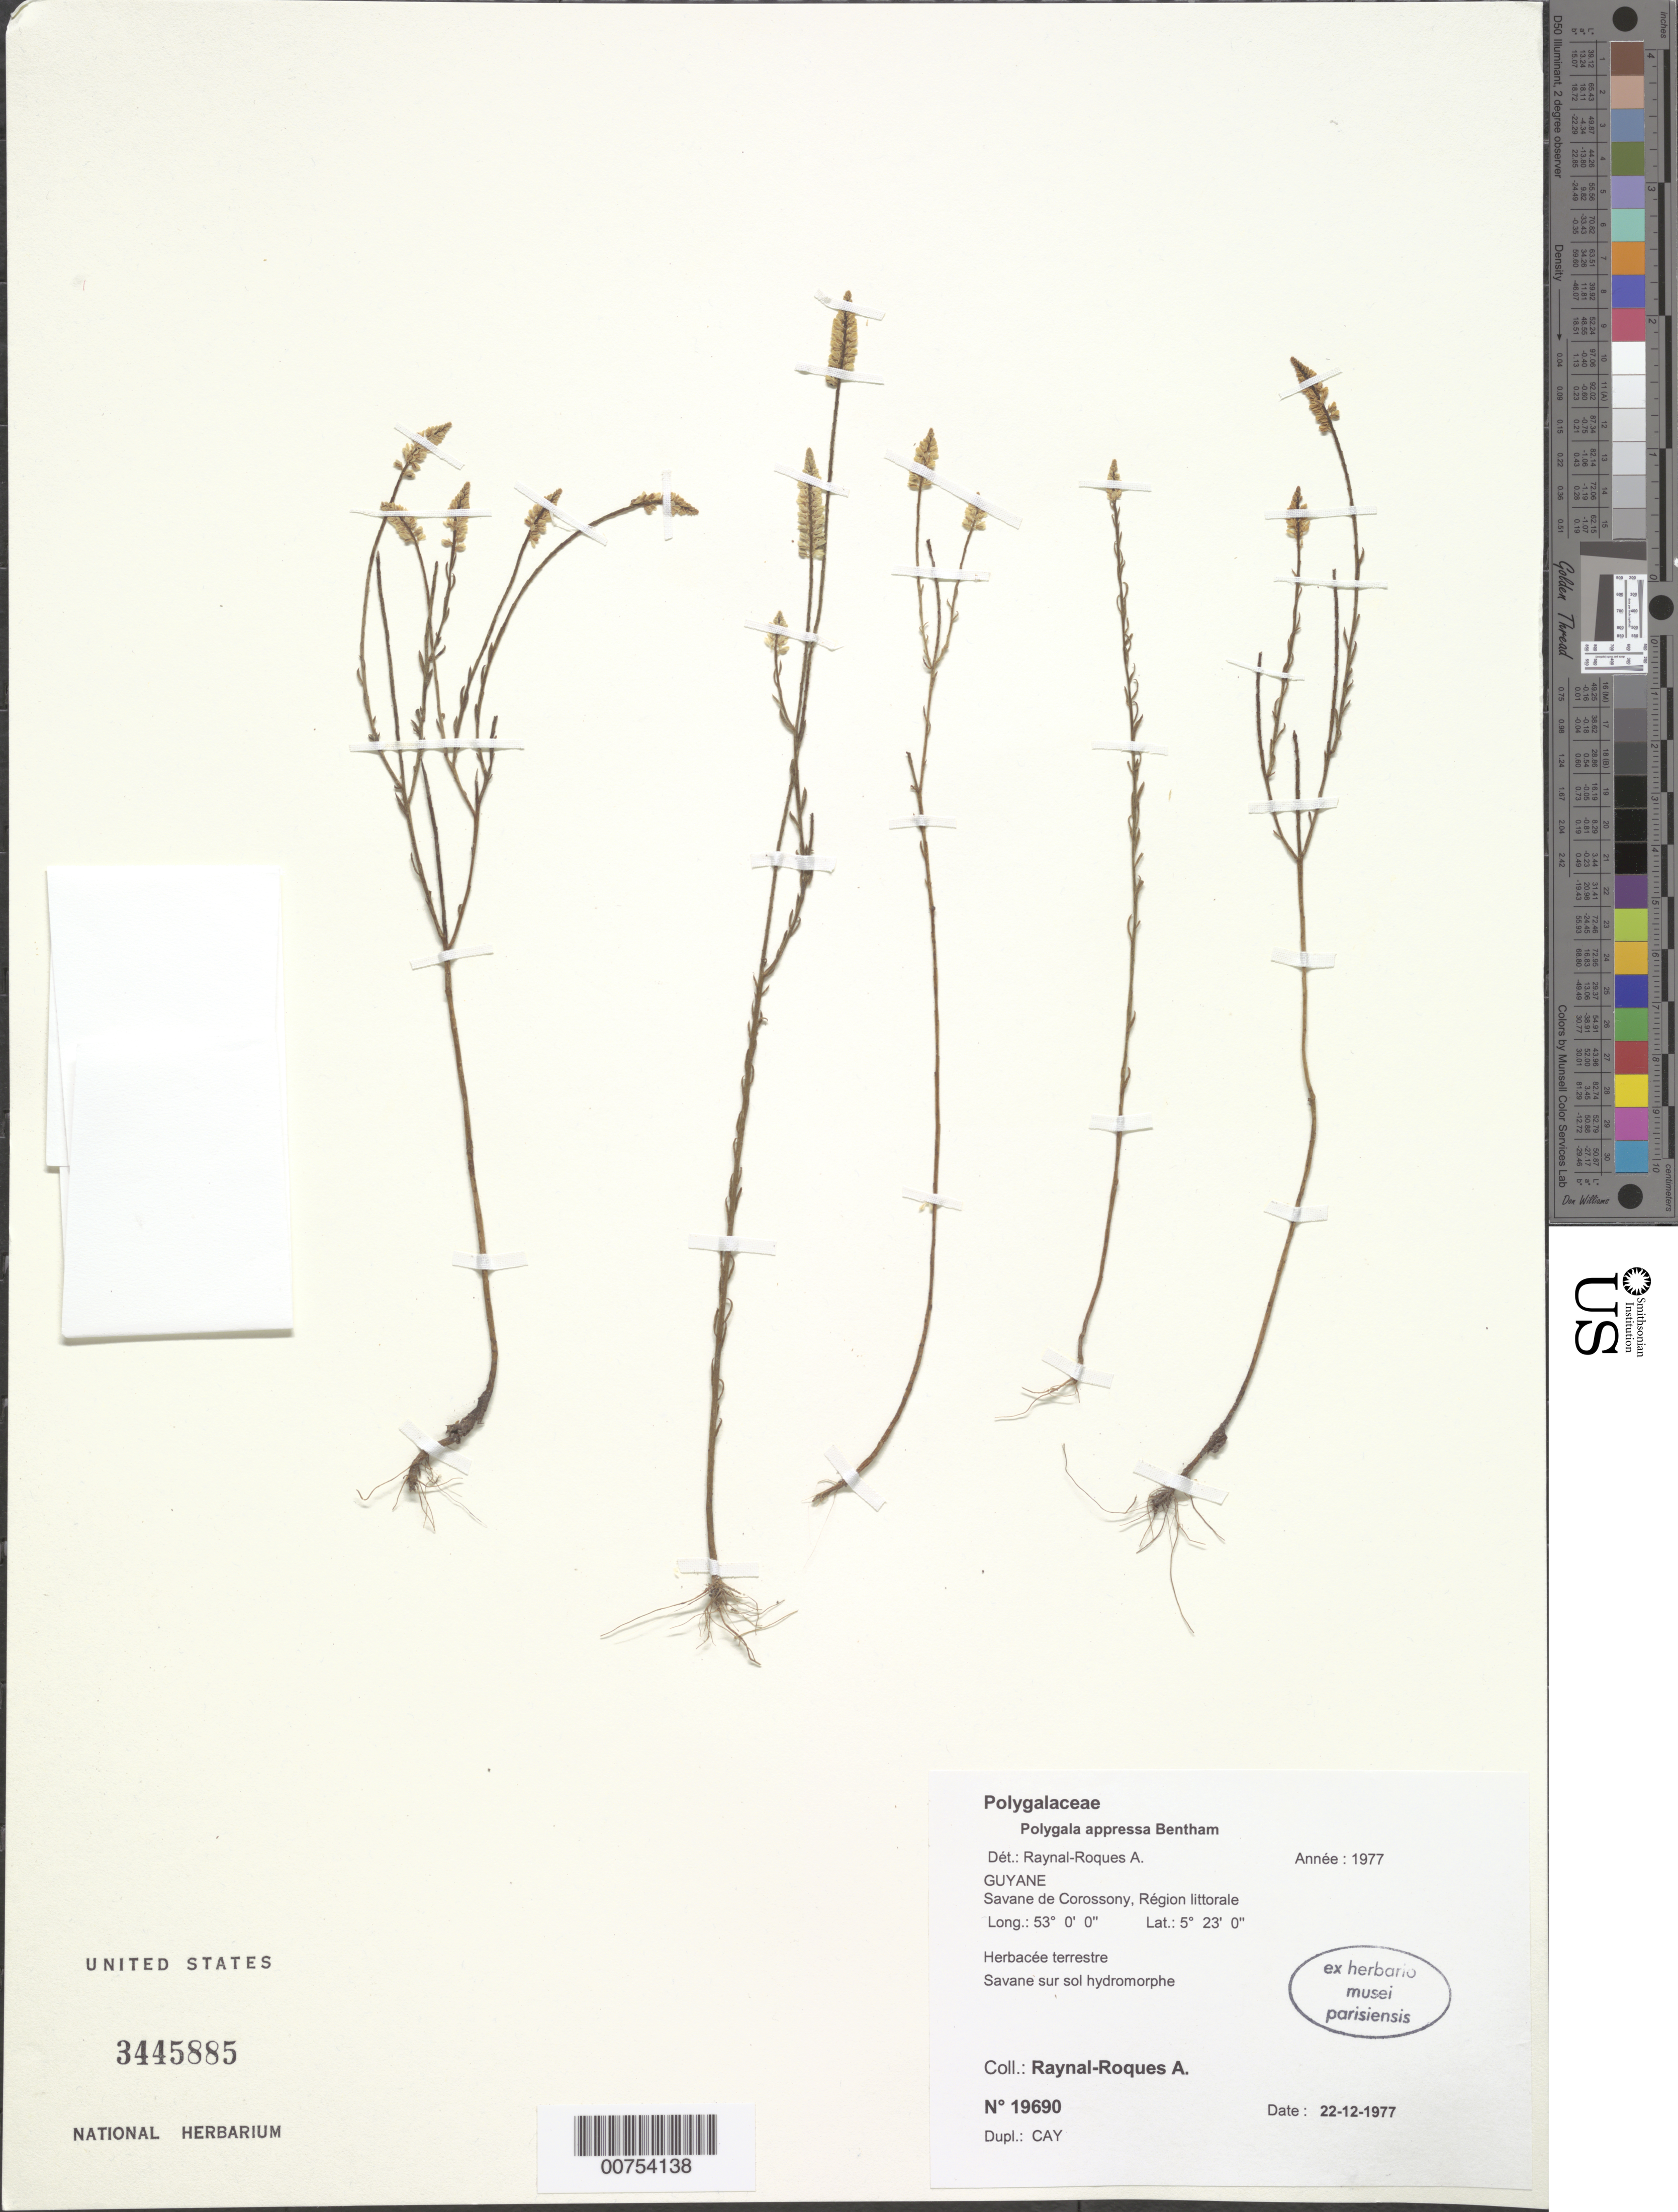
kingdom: Plantae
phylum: Tracheophyta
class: Magnoliopsida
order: Fabales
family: Polygalaceae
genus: Polygala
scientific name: Polygala appressa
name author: Benth.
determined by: Raynal, A. M.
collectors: A. M. Raynal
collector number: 19690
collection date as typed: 22-Dec-77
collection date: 1977-12-22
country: French Guiana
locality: Savane de Corossony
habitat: Savane sur sol hydromorphe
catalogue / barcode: US 3445885